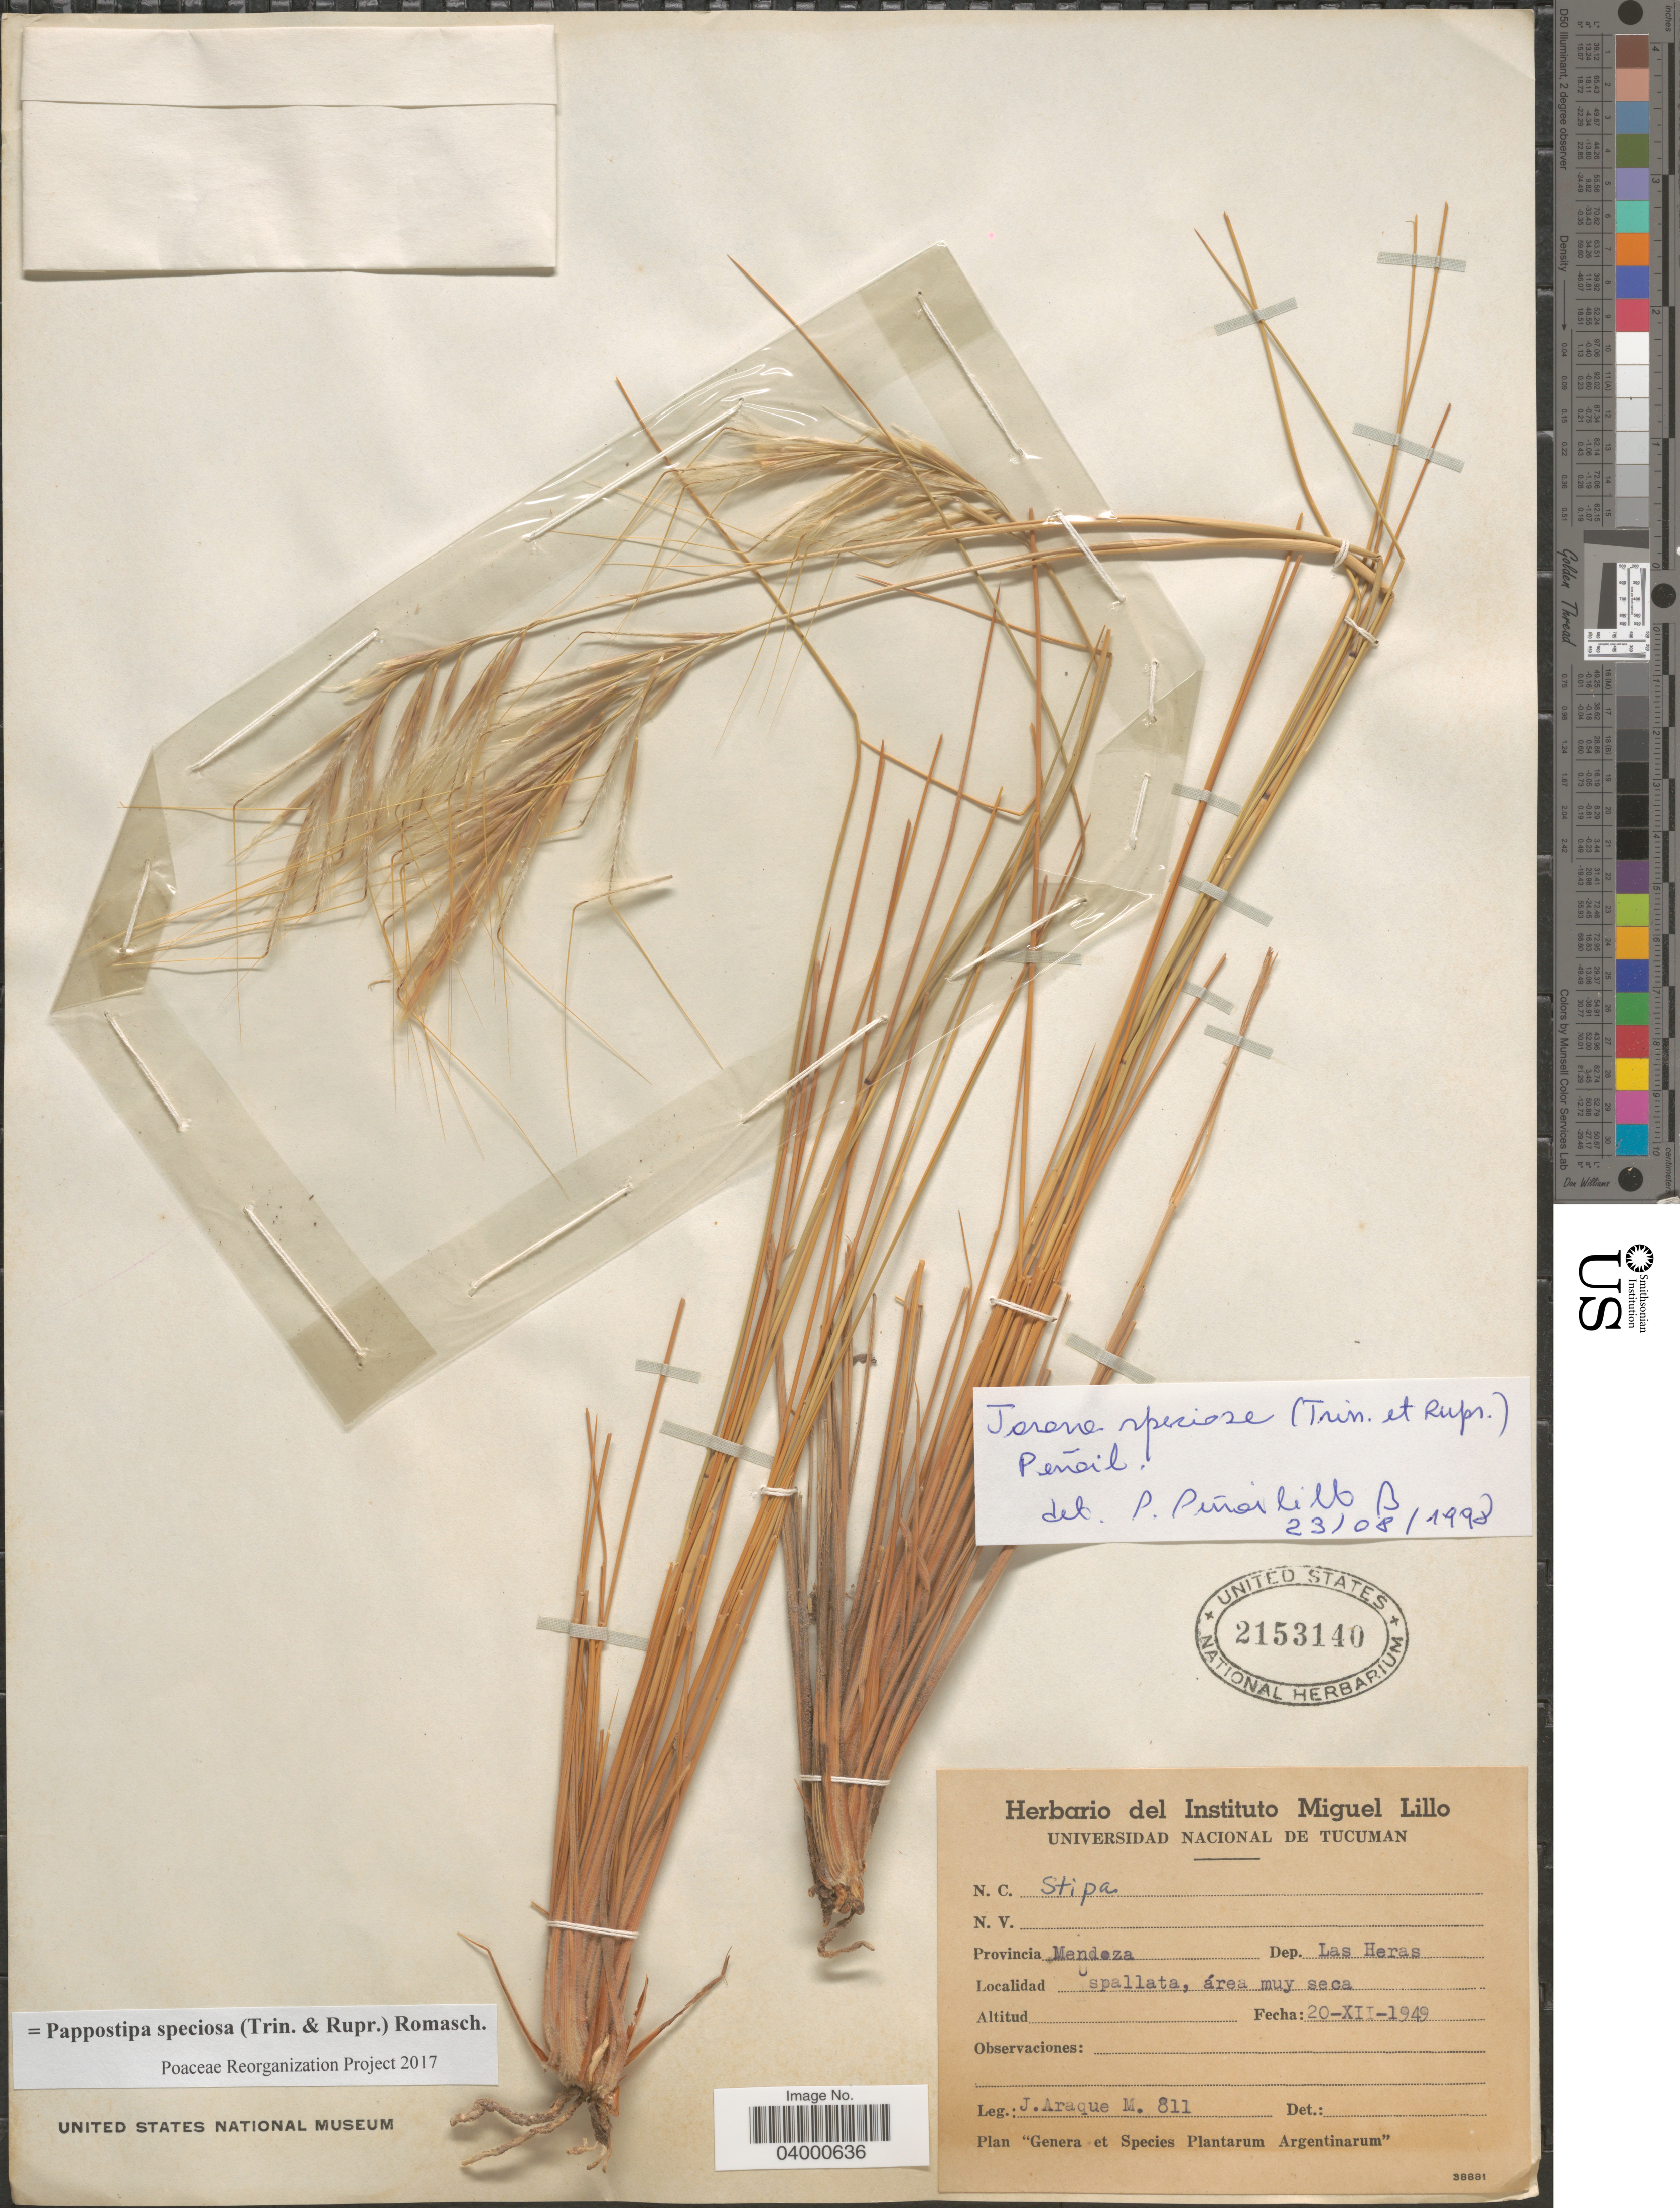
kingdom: Plantae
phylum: Tracheophyta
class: Liliopsida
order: Poales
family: Poaceae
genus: Pappostipa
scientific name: Pappostipa speciosa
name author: (Trin. & Rupr.) Romasch.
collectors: J. Araque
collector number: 811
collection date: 1949-12-20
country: Argentina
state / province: Mendoza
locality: Dep. Las Heras. Uspallata, área muy seca.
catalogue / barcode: US 2153140